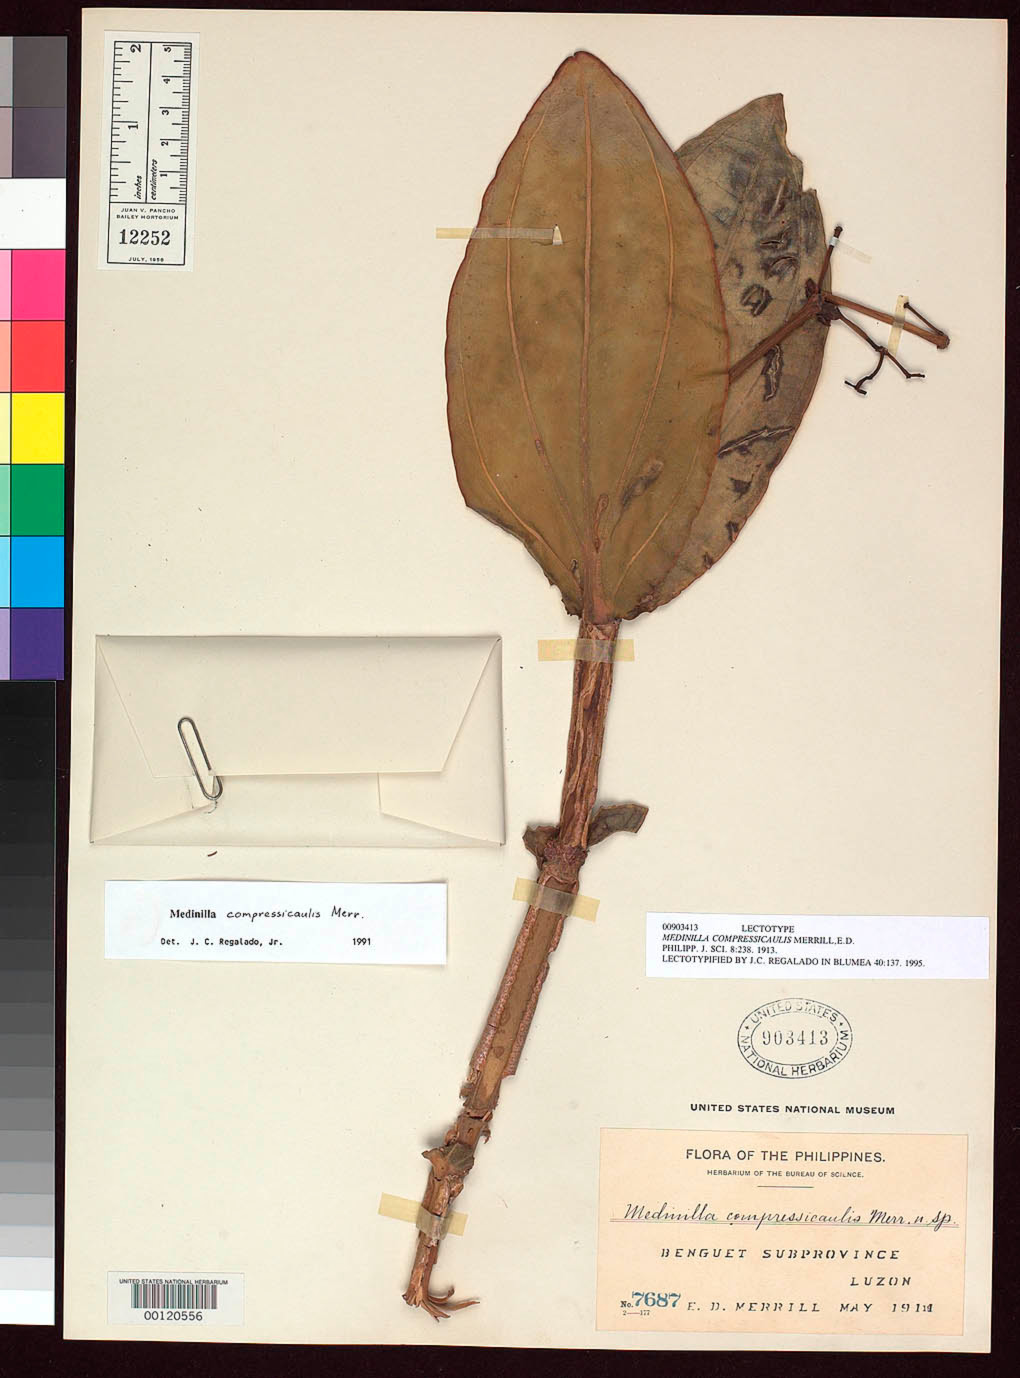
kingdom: Plantae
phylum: Tracheophyta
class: Magnoliopsida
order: Myrtales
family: Melastomataceae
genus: Medinilla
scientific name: Medinilla compressicaulis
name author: Merr.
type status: Lectotype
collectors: E. D. Merrill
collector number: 7687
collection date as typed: May 1911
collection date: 1911-05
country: Philippines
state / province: Cordillera (Administrative Region)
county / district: Benguet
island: Luzon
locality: Ca. 35 km N of Baguio.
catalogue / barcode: US 903413